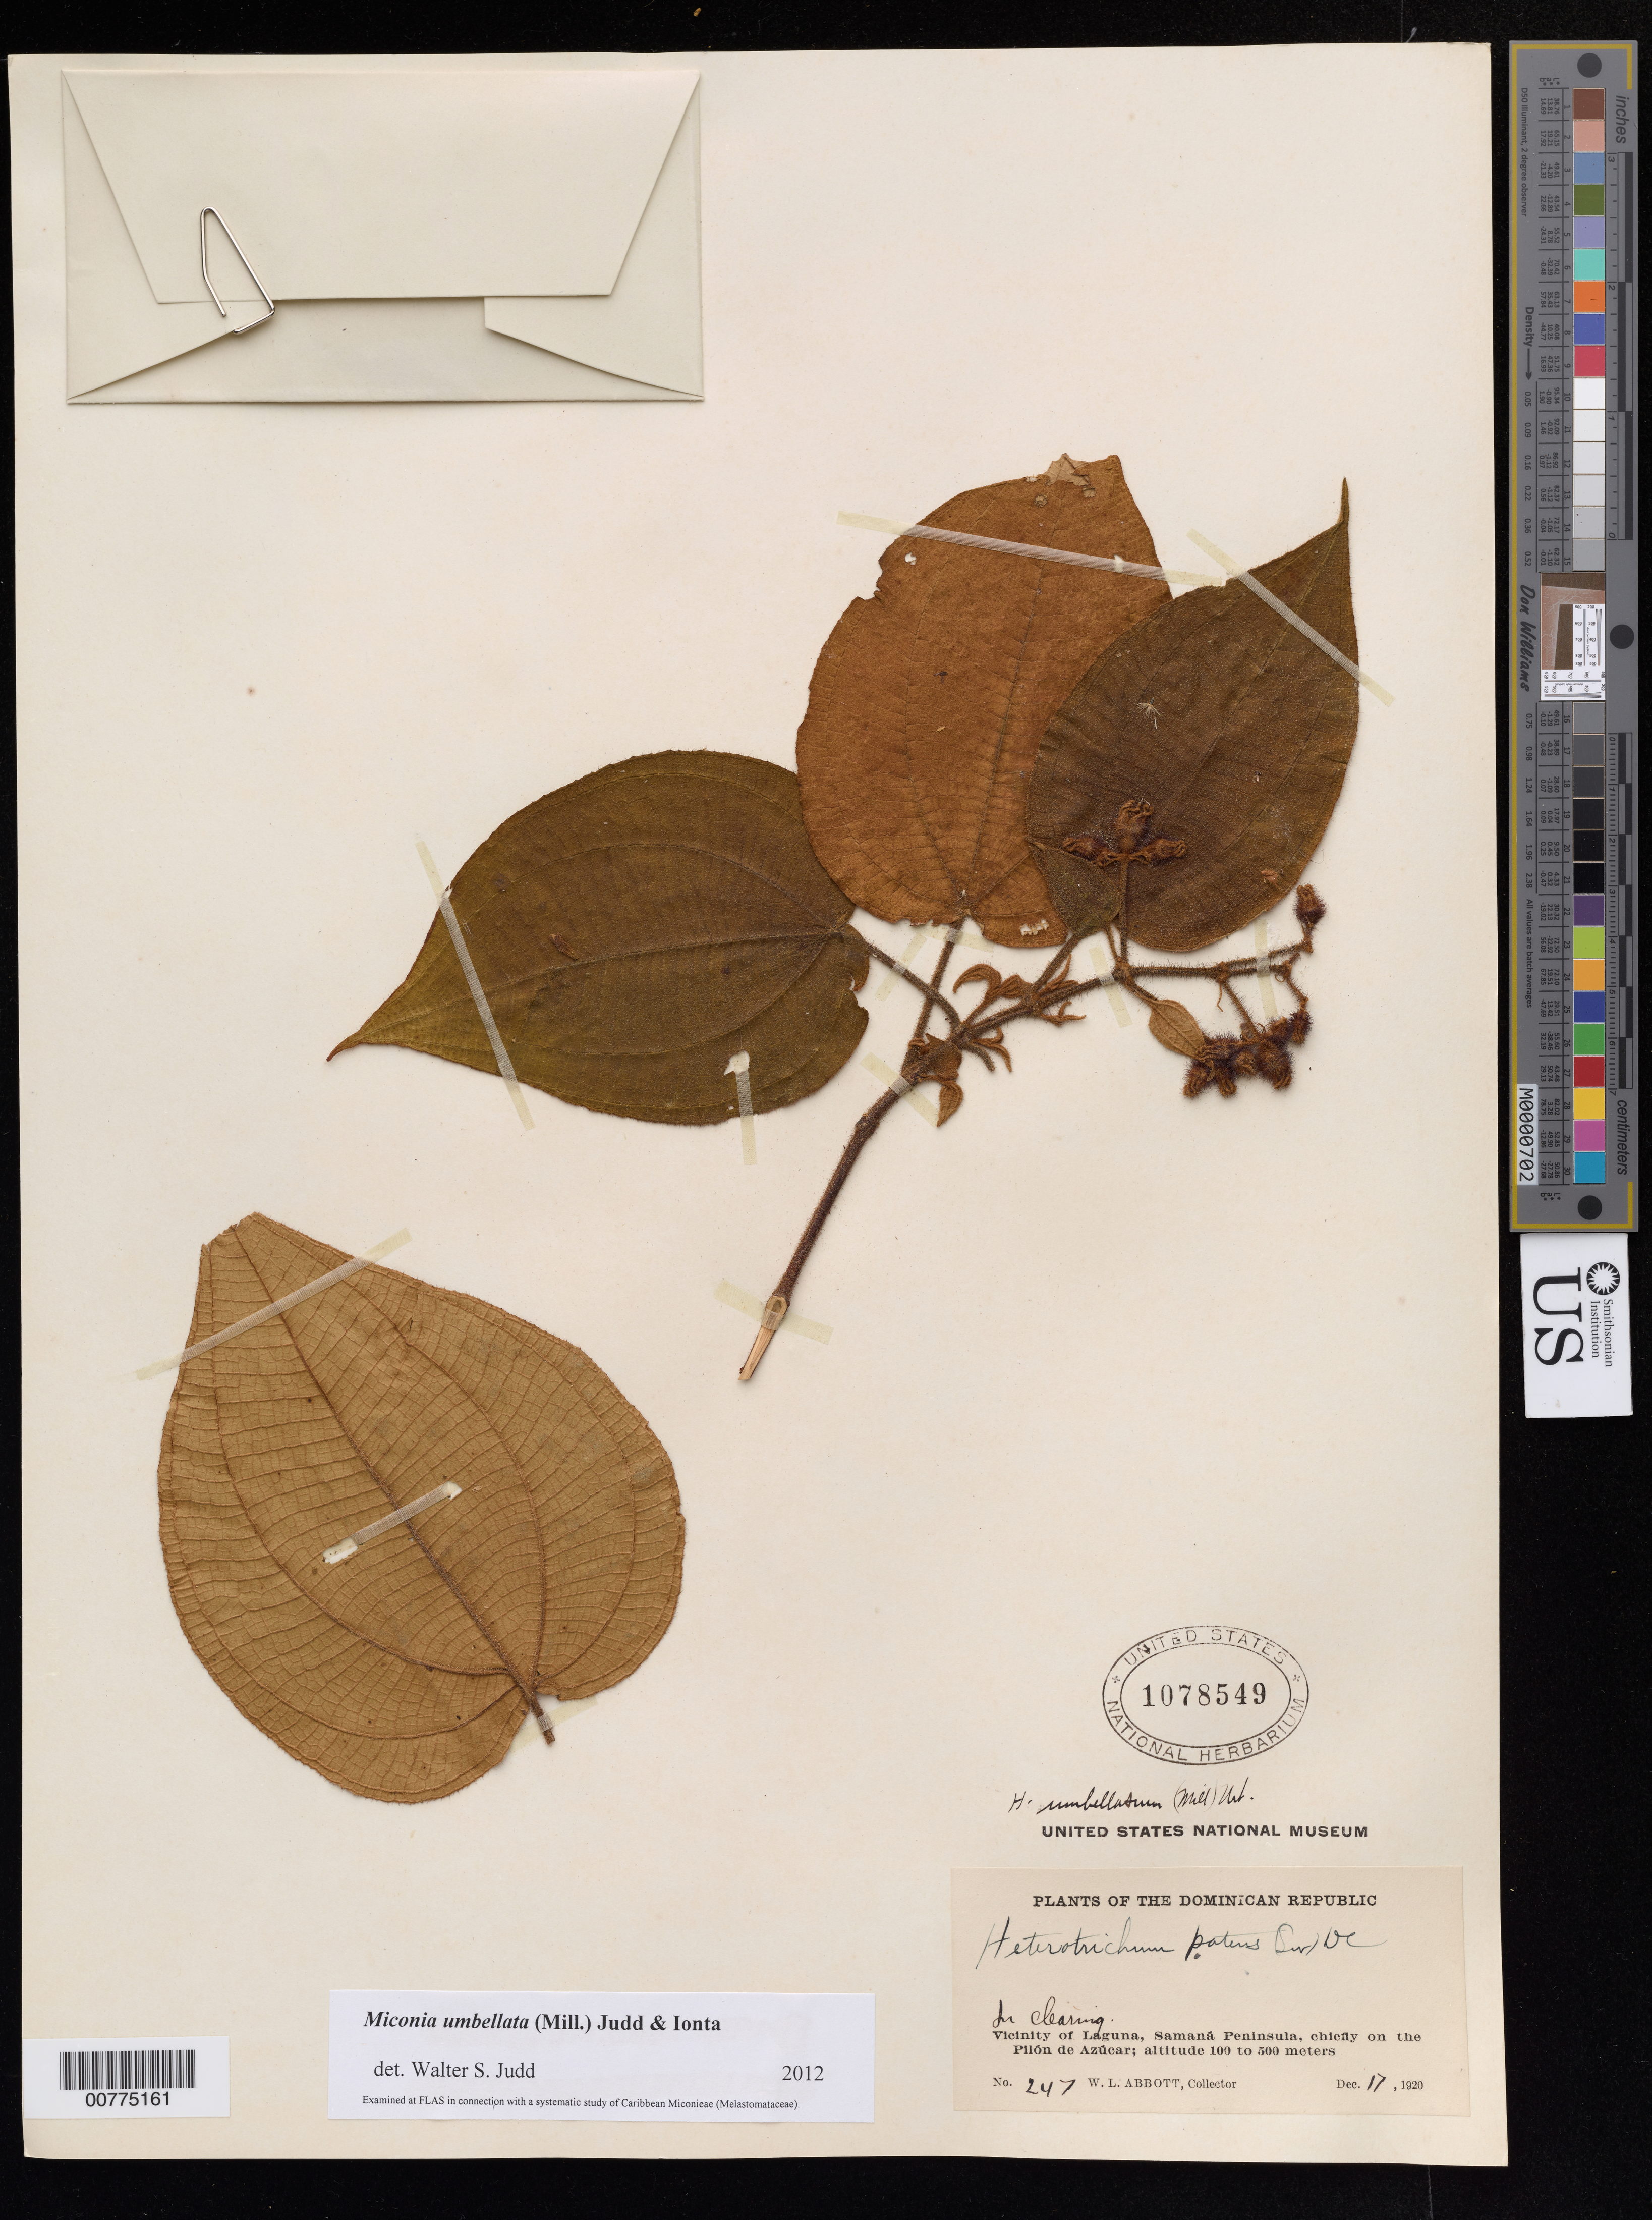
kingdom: Plantae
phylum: Tracheophyta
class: Magnoliopsida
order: Myrtales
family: Melastomataceae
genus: Miconia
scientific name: Miconia umbellata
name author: (Mill.) Judd & Ionta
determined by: Judd, Walter S.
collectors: W. L. Abbott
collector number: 247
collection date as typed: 17 Dec 1920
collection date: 1920-12-17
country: Dominican Republic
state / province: Samana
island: Hispaniola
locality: Samaná Peninsula, vicinity of Laguna, chiefly on the Pilón de Azúcar.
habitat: In clearing.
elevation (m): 100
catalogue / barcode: US 1078549